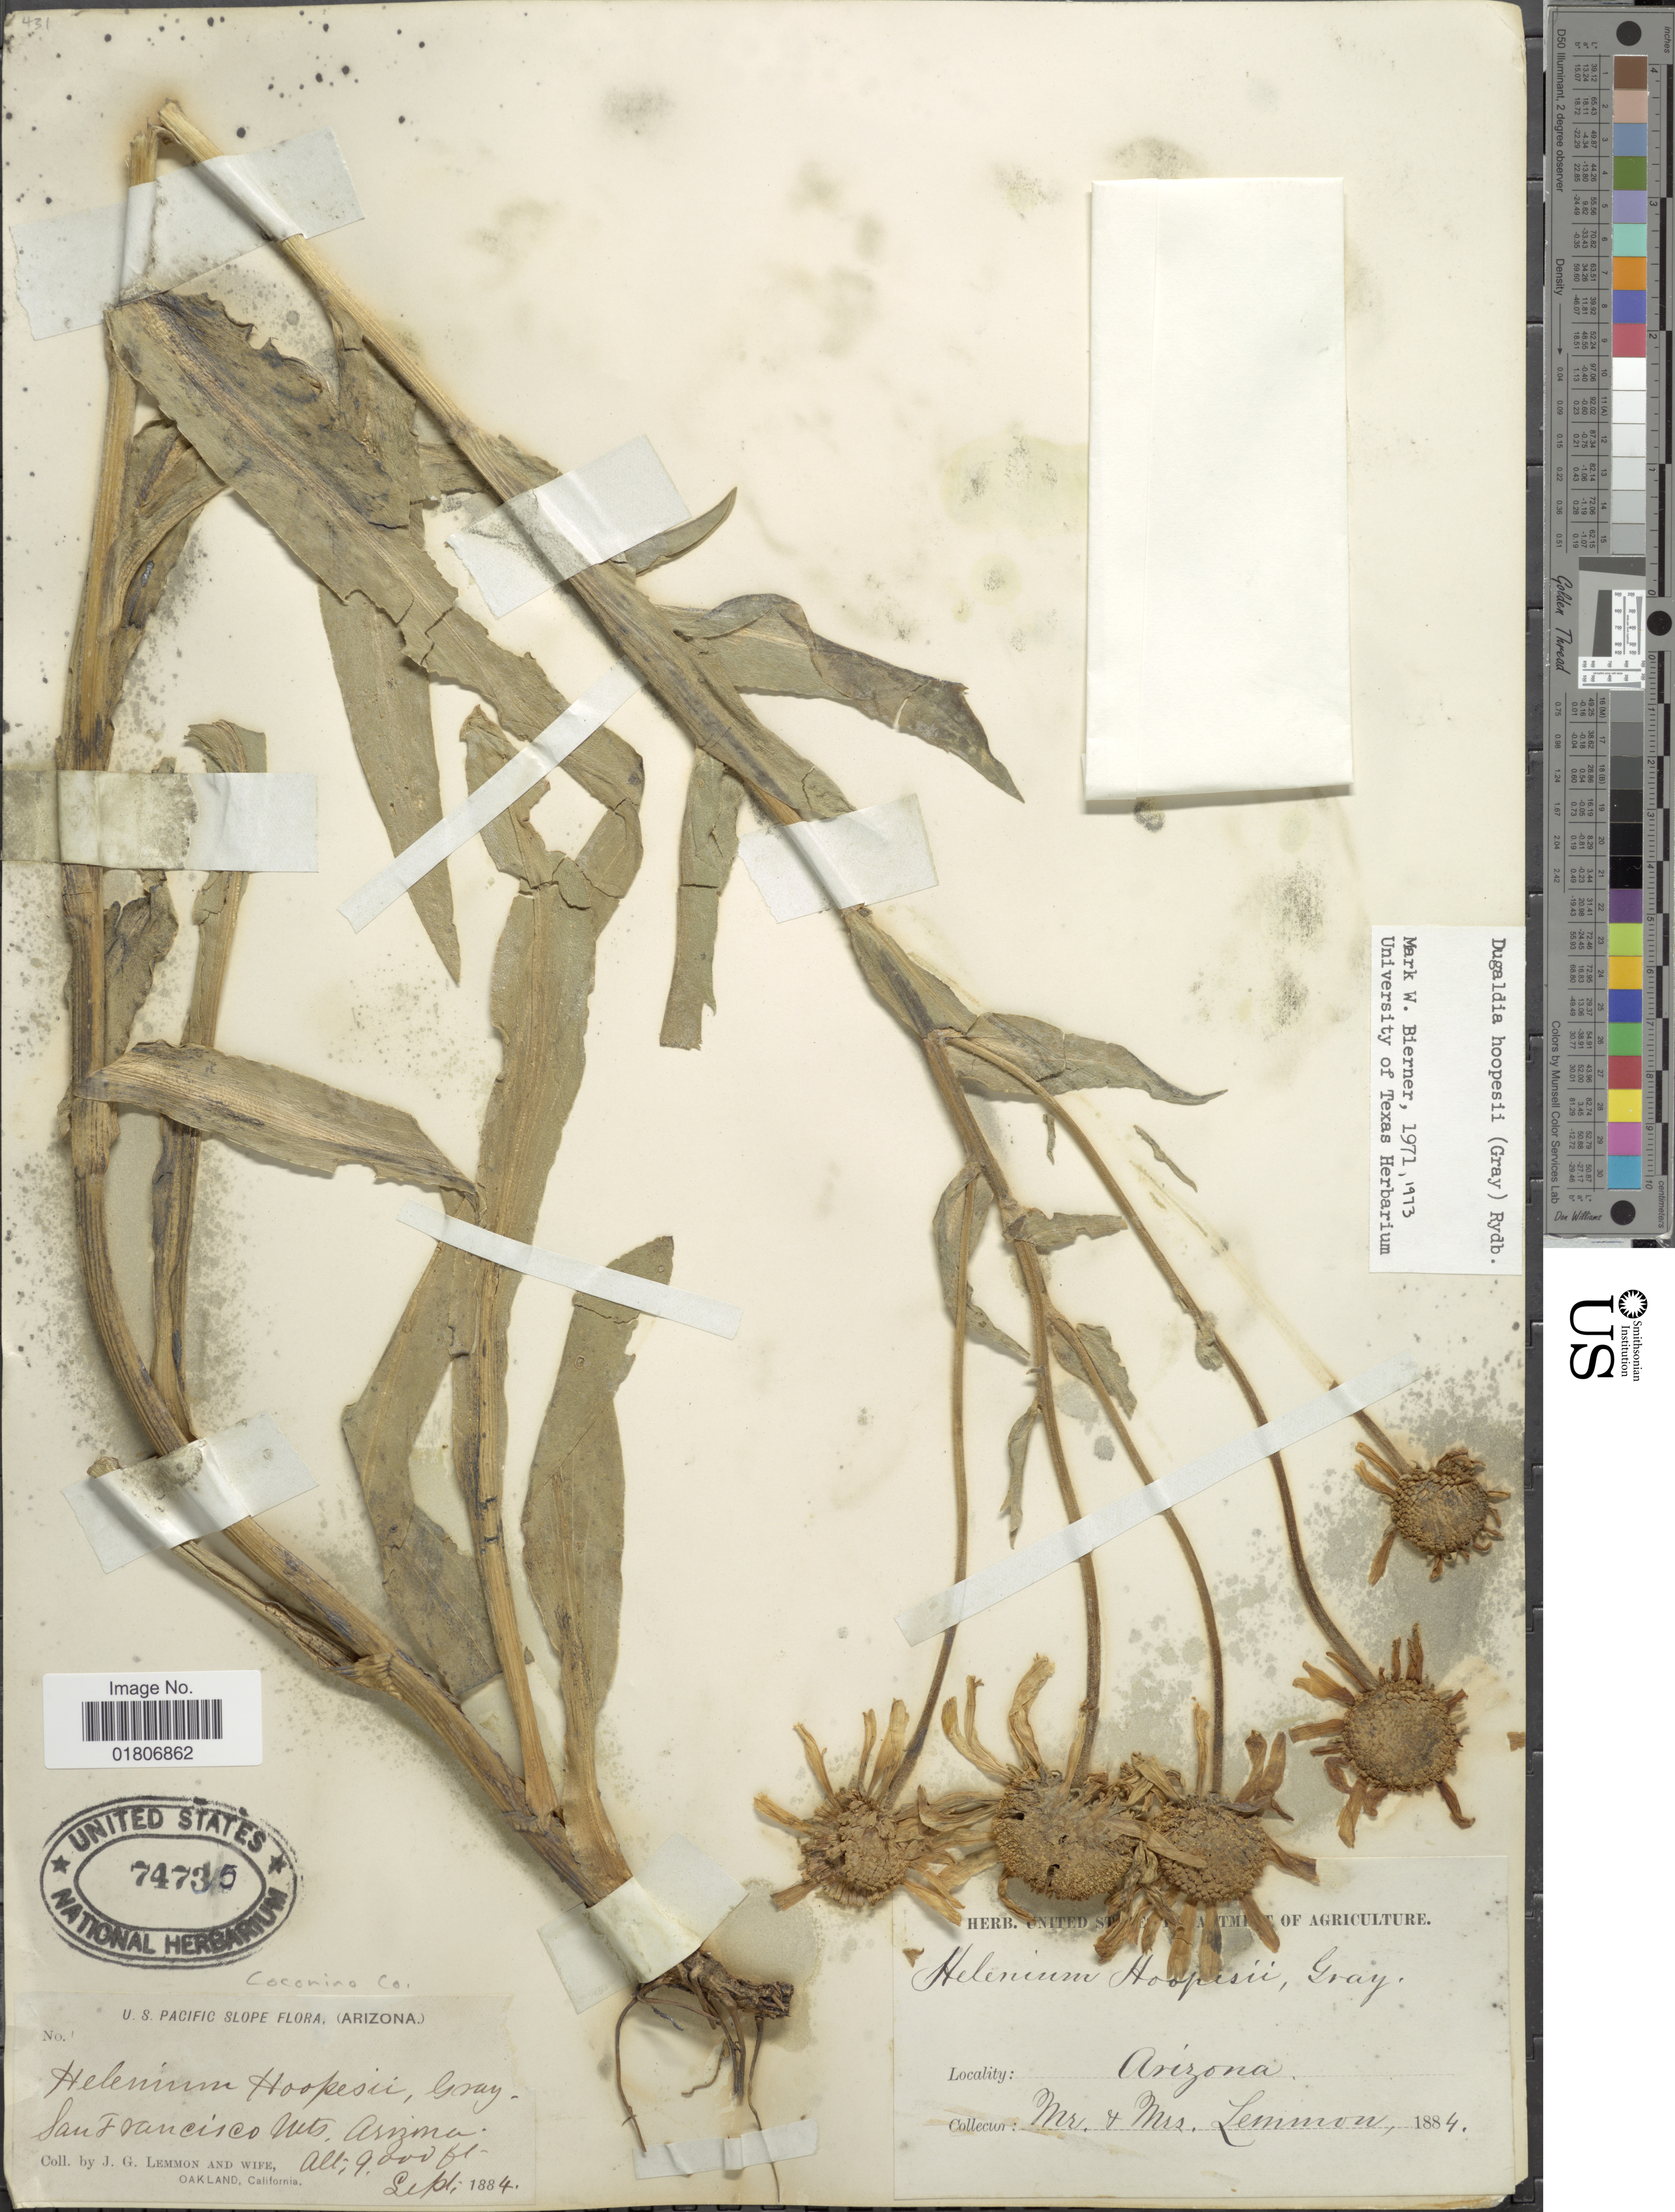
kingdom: Plantae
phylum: Tracheophyta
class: Magnoliopsida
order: Asterales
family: Asteraceae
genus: Dugaldia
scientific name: Dugaldia hoopesii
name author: (A. Gray) Rydb.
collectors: J. Lemmon & Mrs. J. G. Lemmon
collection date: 1884-09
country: United States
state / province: Arizona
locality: U. S. Pacific Slope. Coconino Co. San Francisco Mts.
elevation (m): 2743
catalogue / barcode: US 74735